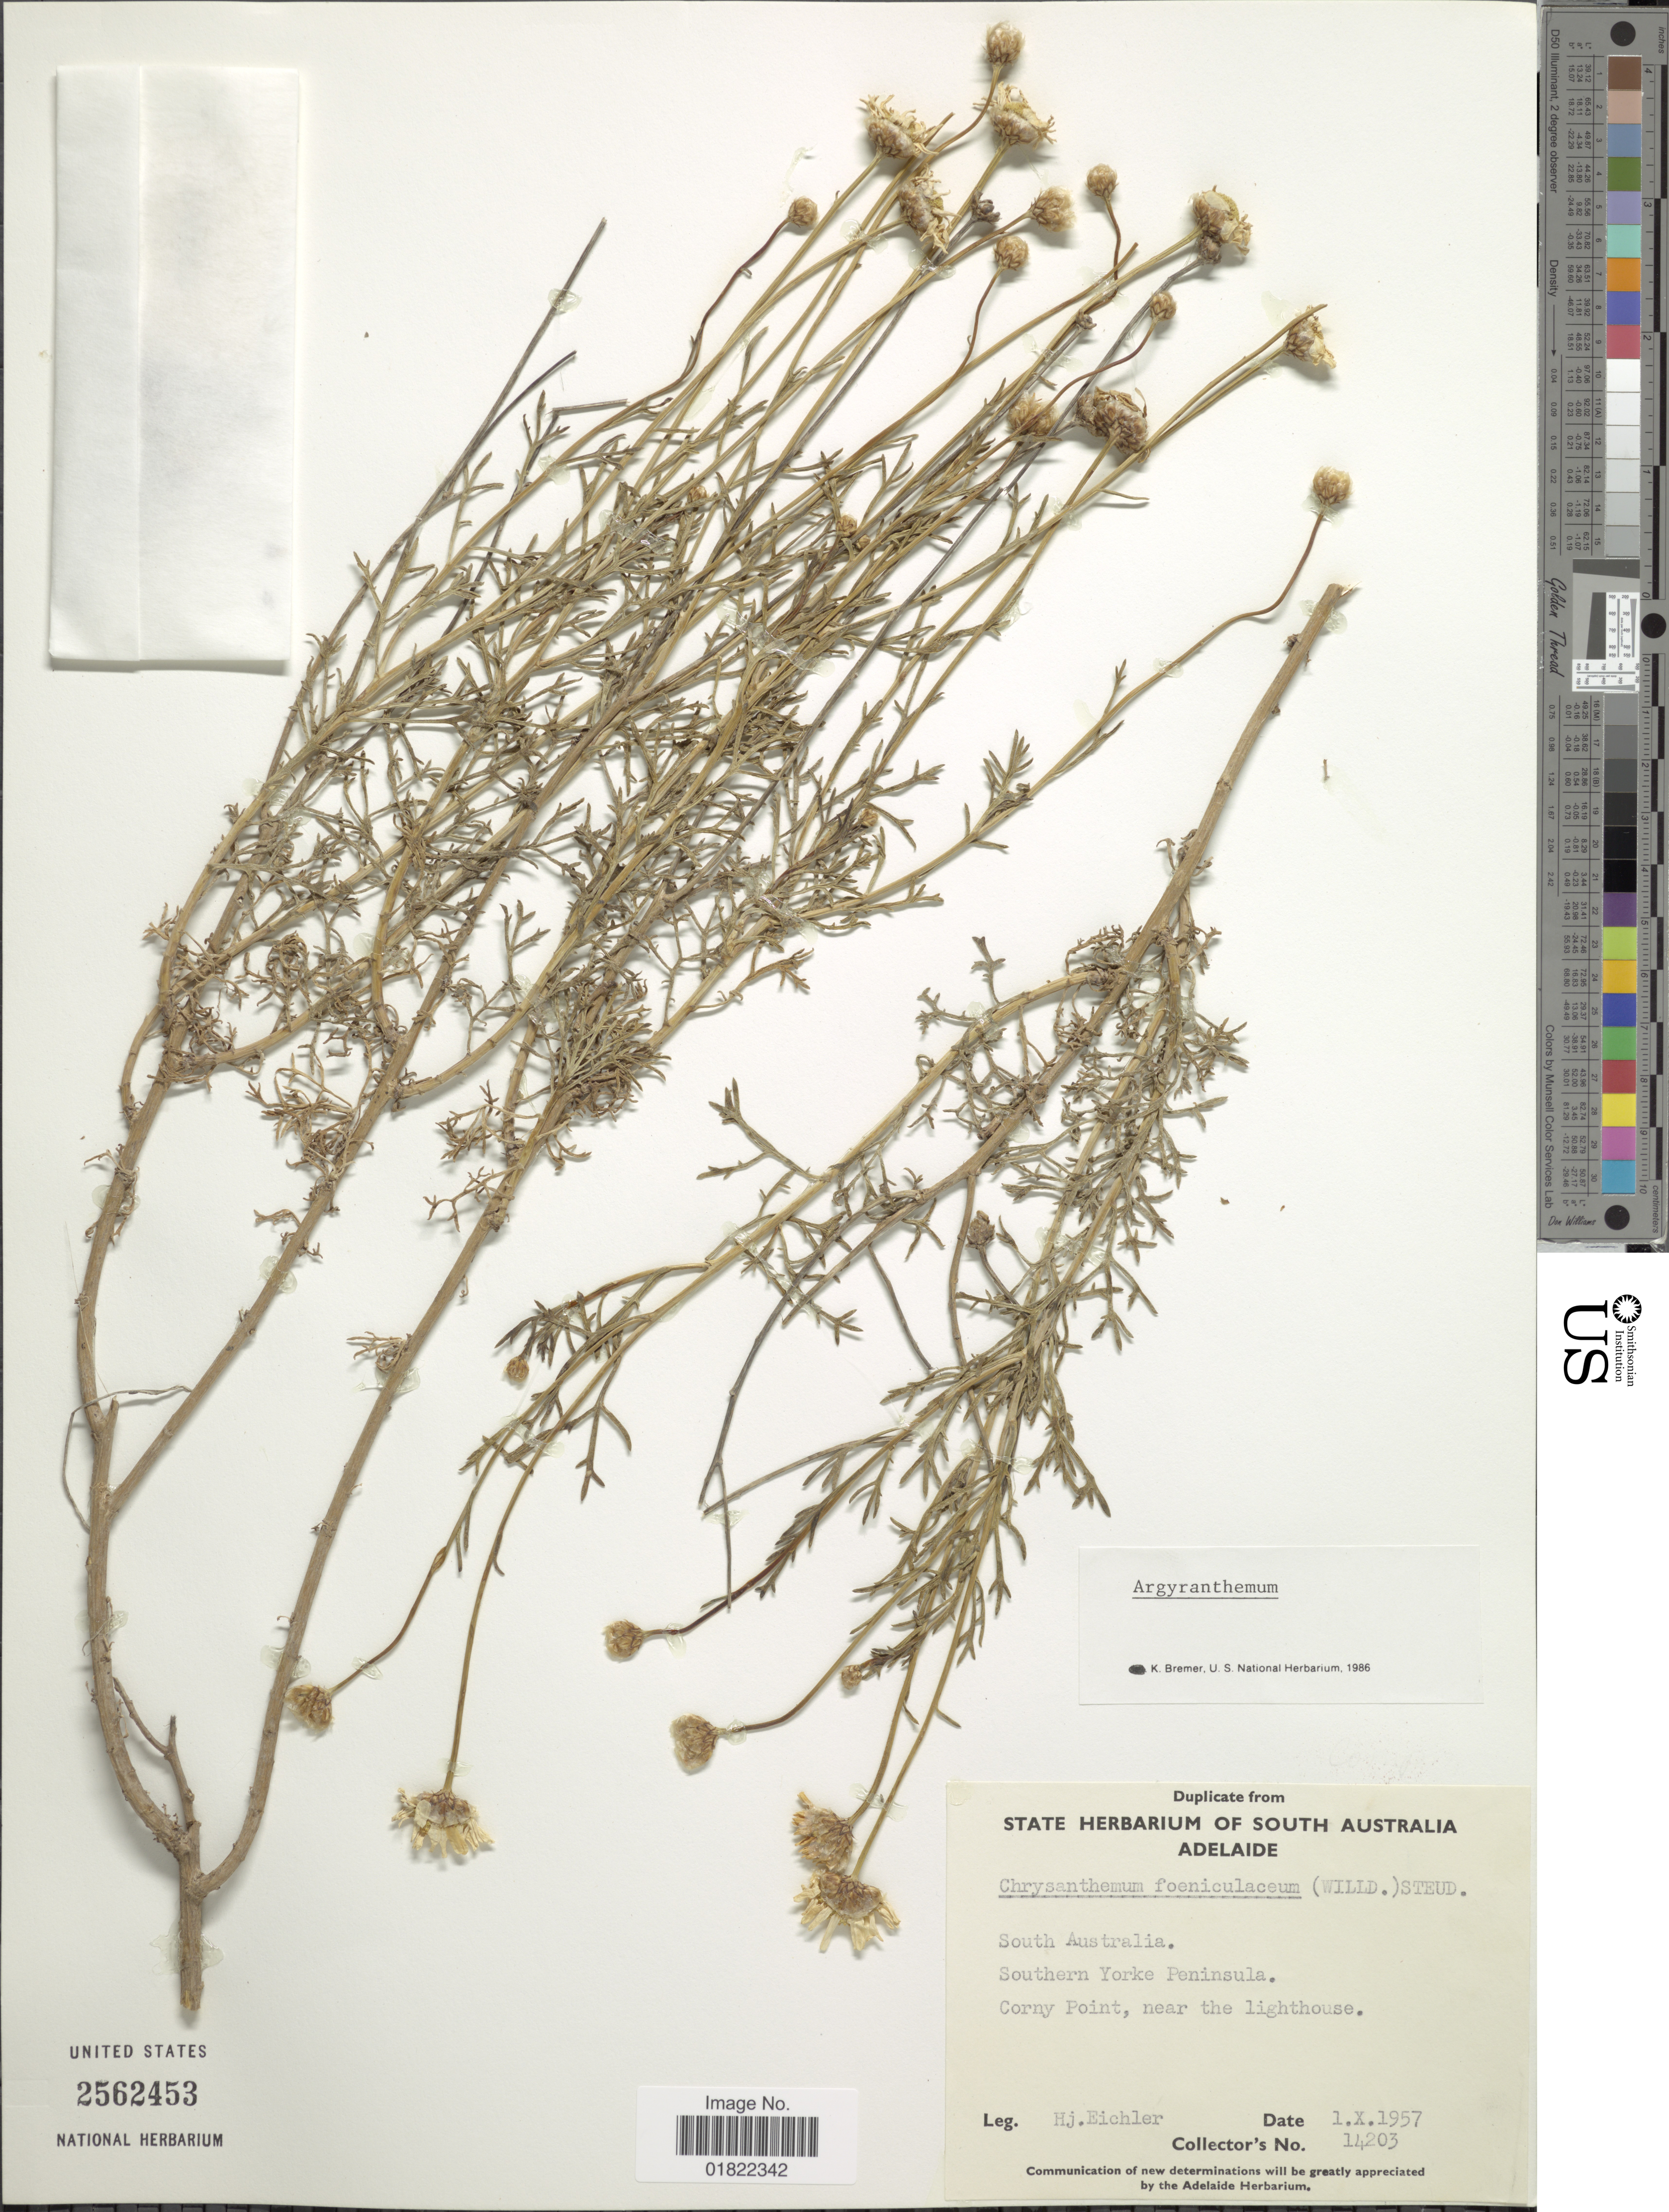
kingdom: Plantae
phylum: Tracheophyta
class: Magnoliopsida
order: Asterales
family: Asteraceae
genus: Argyranthemum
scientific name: Argyranthemum foeniculaceum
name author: (Willd.) Steud.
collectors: H. Eichler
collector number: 14203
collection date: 1957-10-01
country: Australia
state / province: South Australia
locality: Adelaide, South Australia, Southern Yorke Peninsula, Corny Point, near the lighthouse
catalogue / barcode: US 2562453